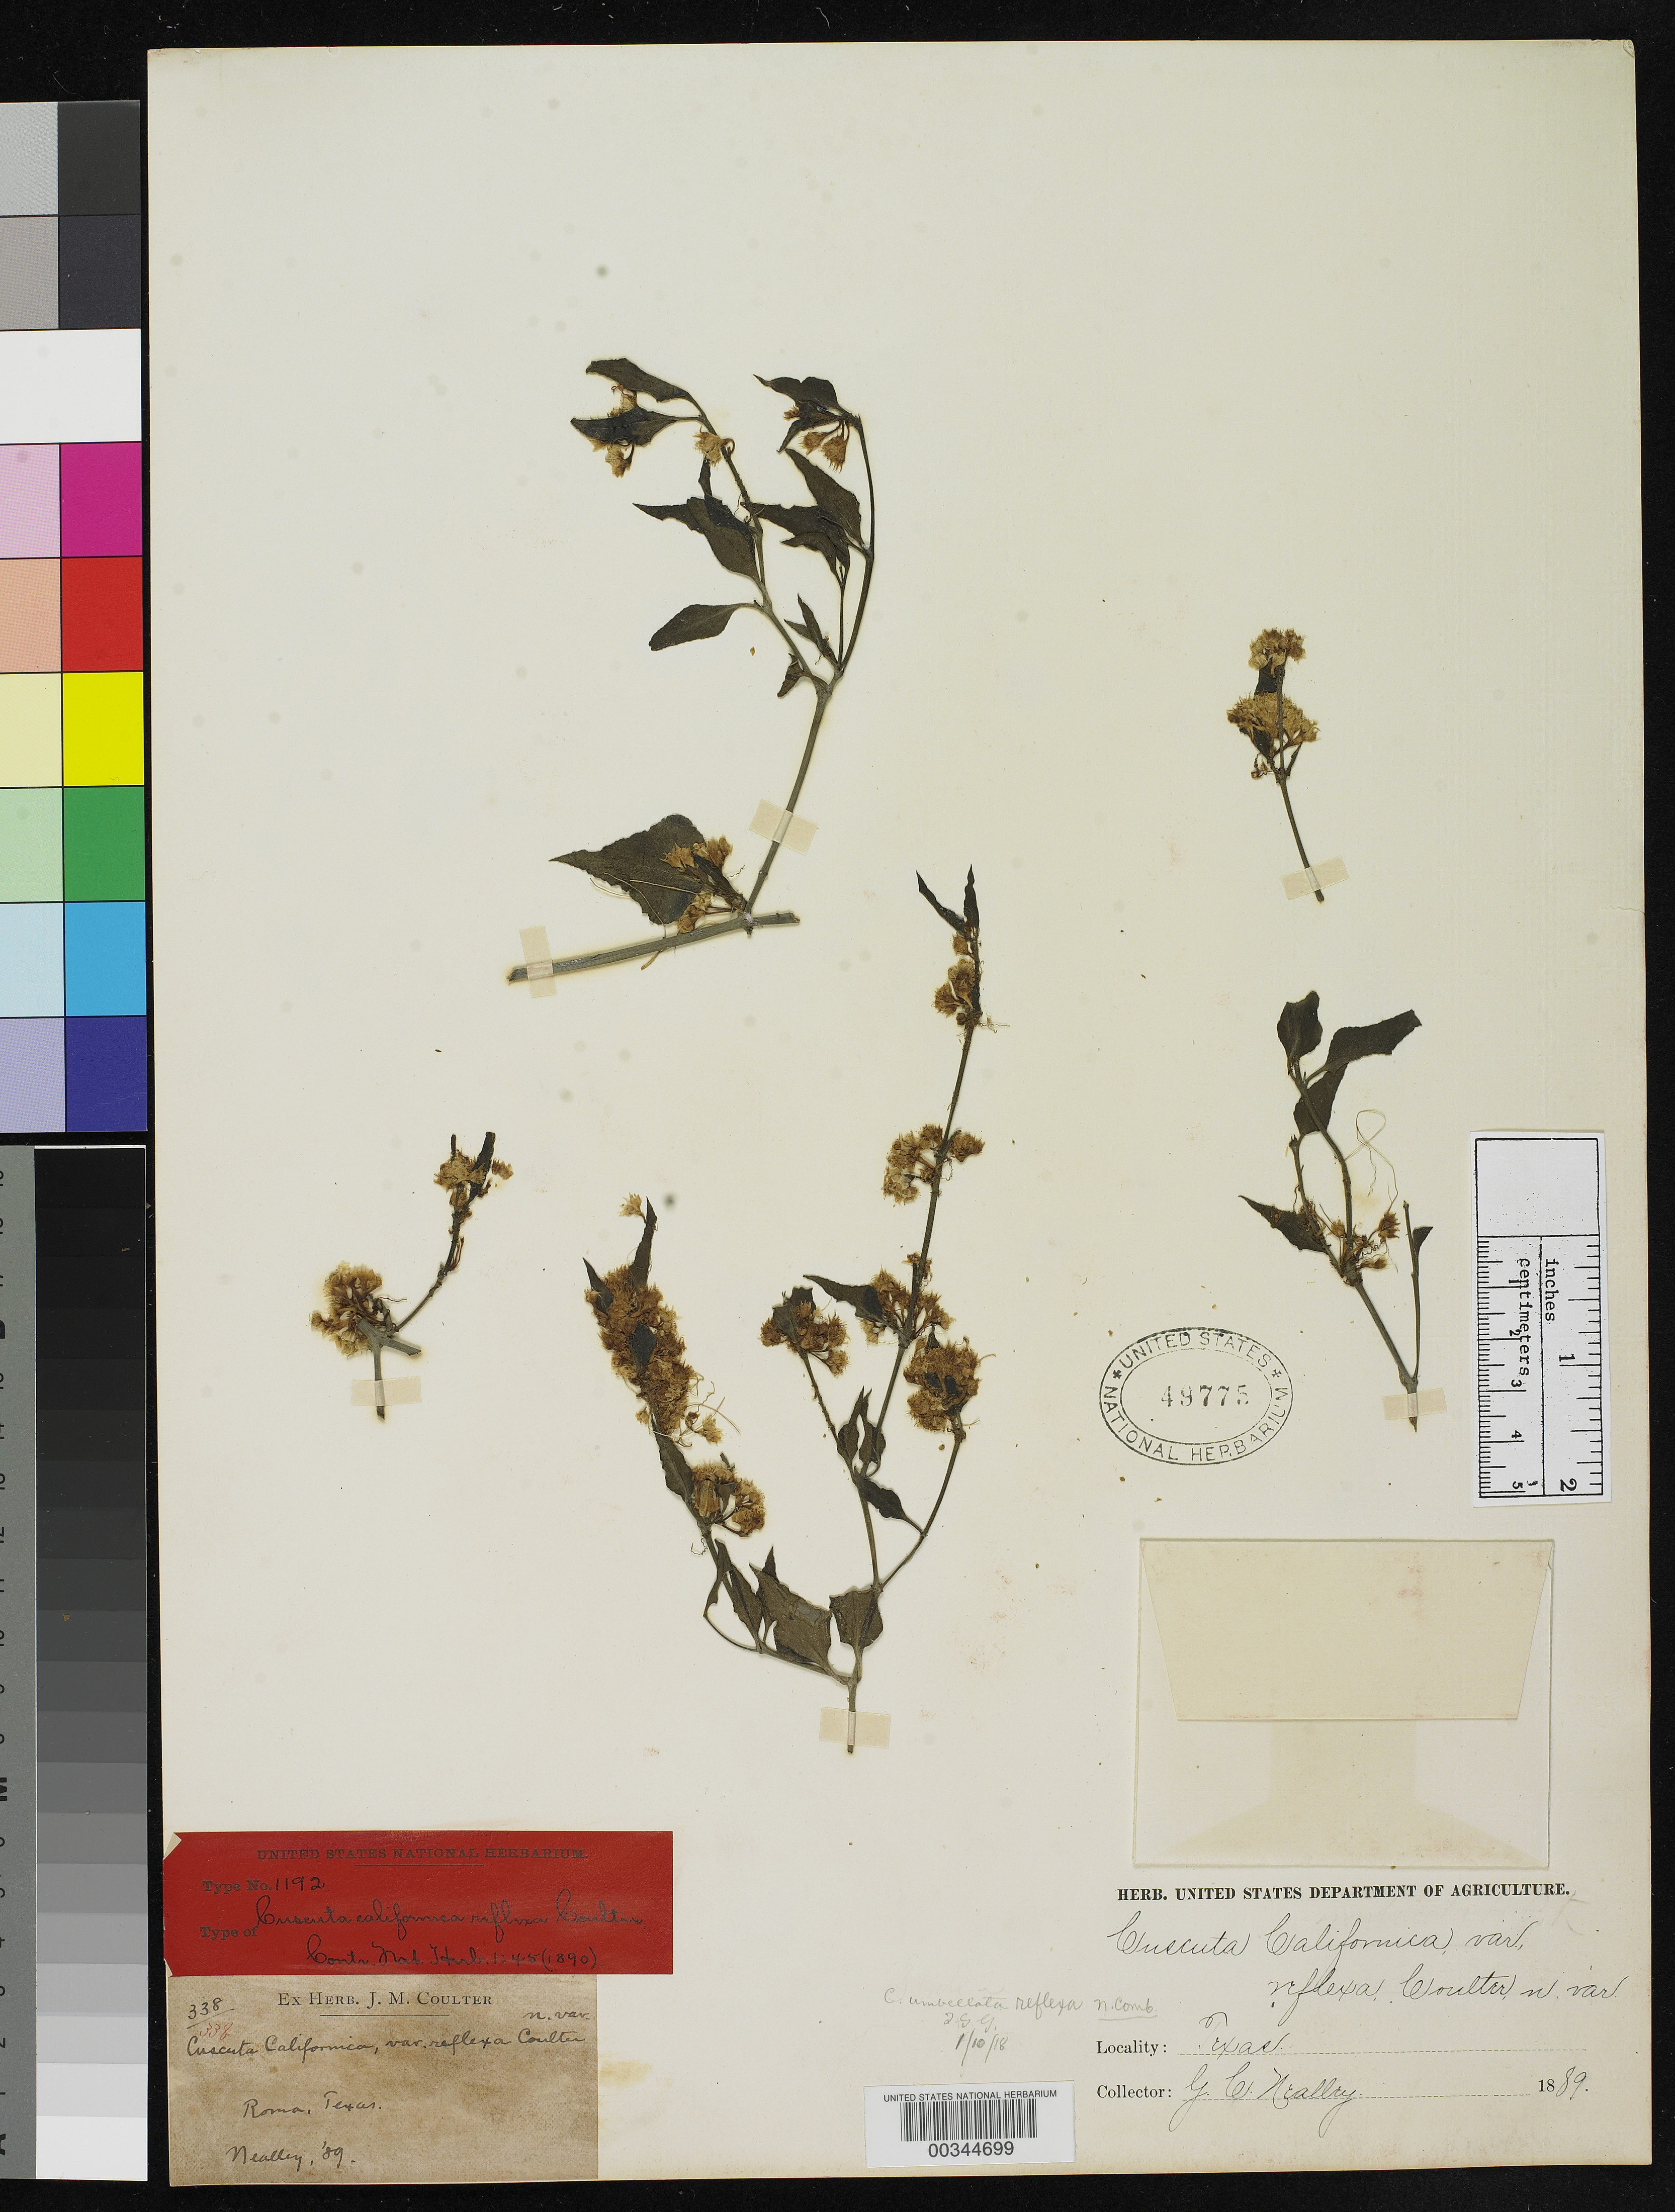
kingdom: Plantae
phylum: Tracheophyta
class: Magnoliopsida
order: Solanales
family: Convolvulaceae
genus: Cuscuta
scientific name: Cuscuta californica var. reflexa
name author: J.M. Coult.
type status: Type Collection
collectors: G. C. Nealley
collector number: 338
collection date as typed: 1889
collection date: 1889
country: United States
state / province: Texas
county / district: Starr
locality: Roma.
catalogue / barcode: US 49775